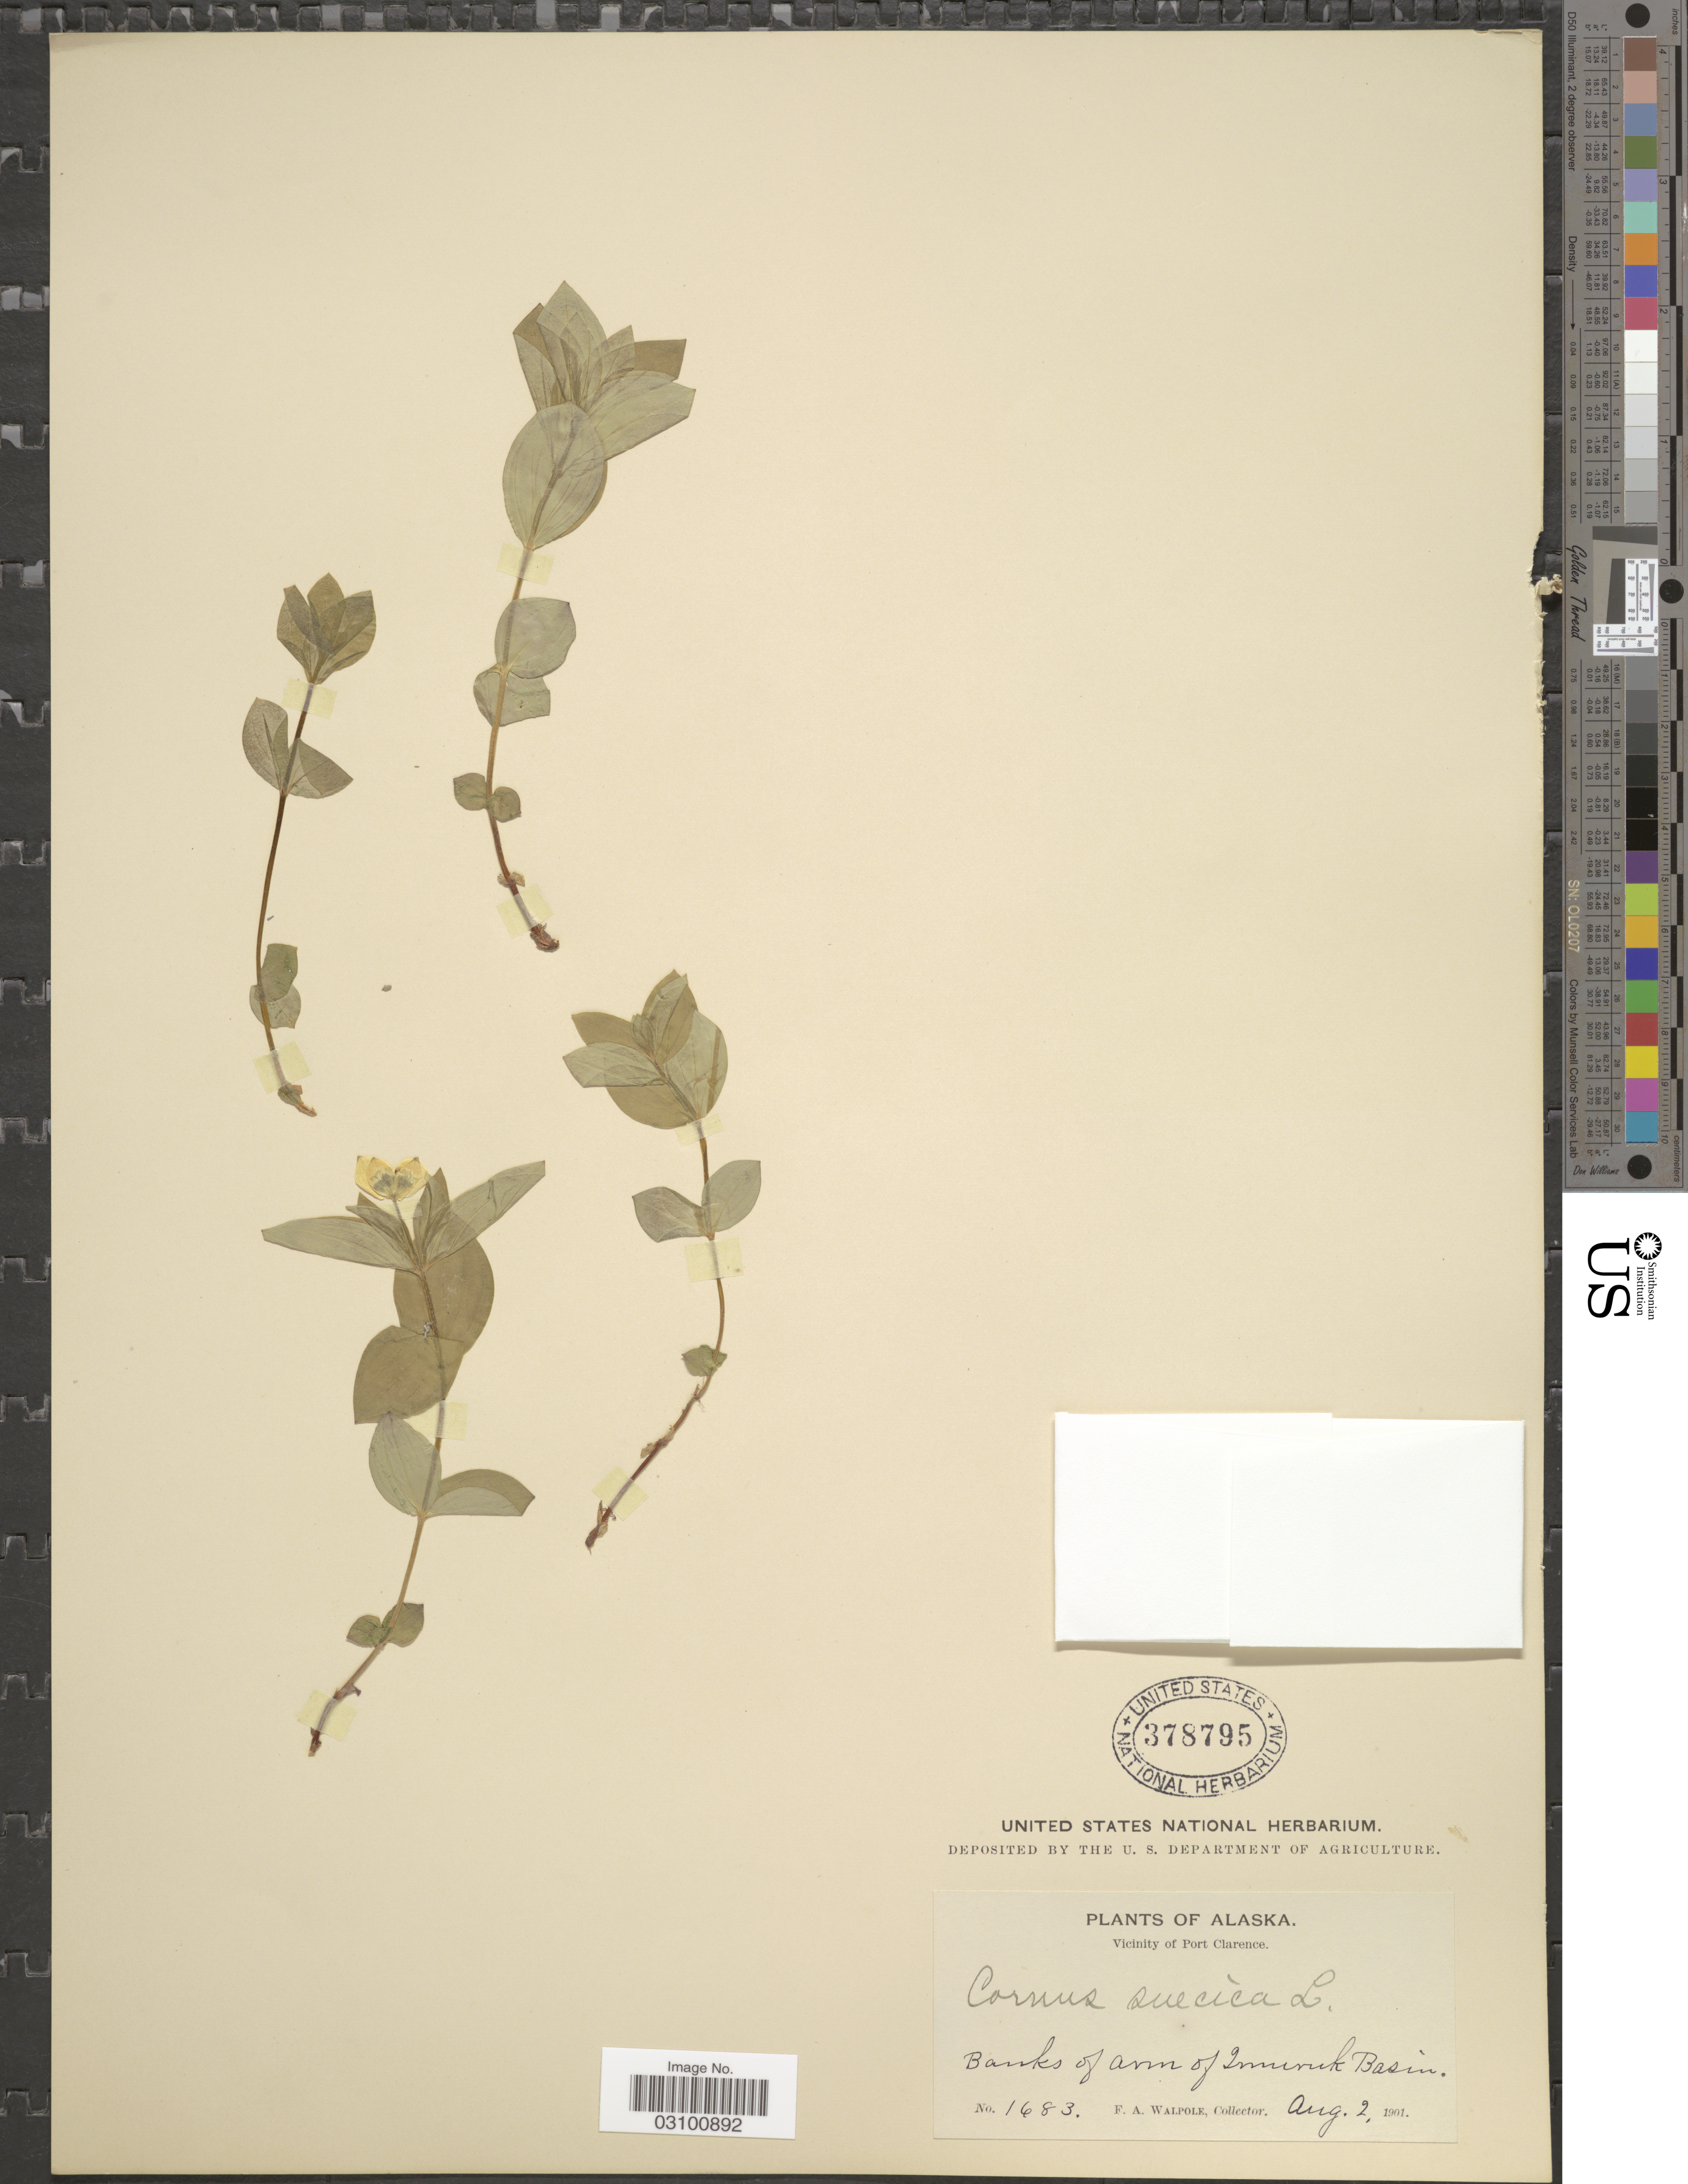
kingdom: Plantae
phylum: Tracheophyta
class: Magnoliopsida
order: Cornales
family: Cornaceae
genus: Cornus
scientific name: Cornus suecica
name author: L.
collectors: F. Walpole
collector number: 1683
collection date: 1901-08-02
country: United States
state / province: Alaska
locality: Vicinity of Port Clarence. Banks of arm of Imuruk Basin.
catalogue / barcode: US 378795